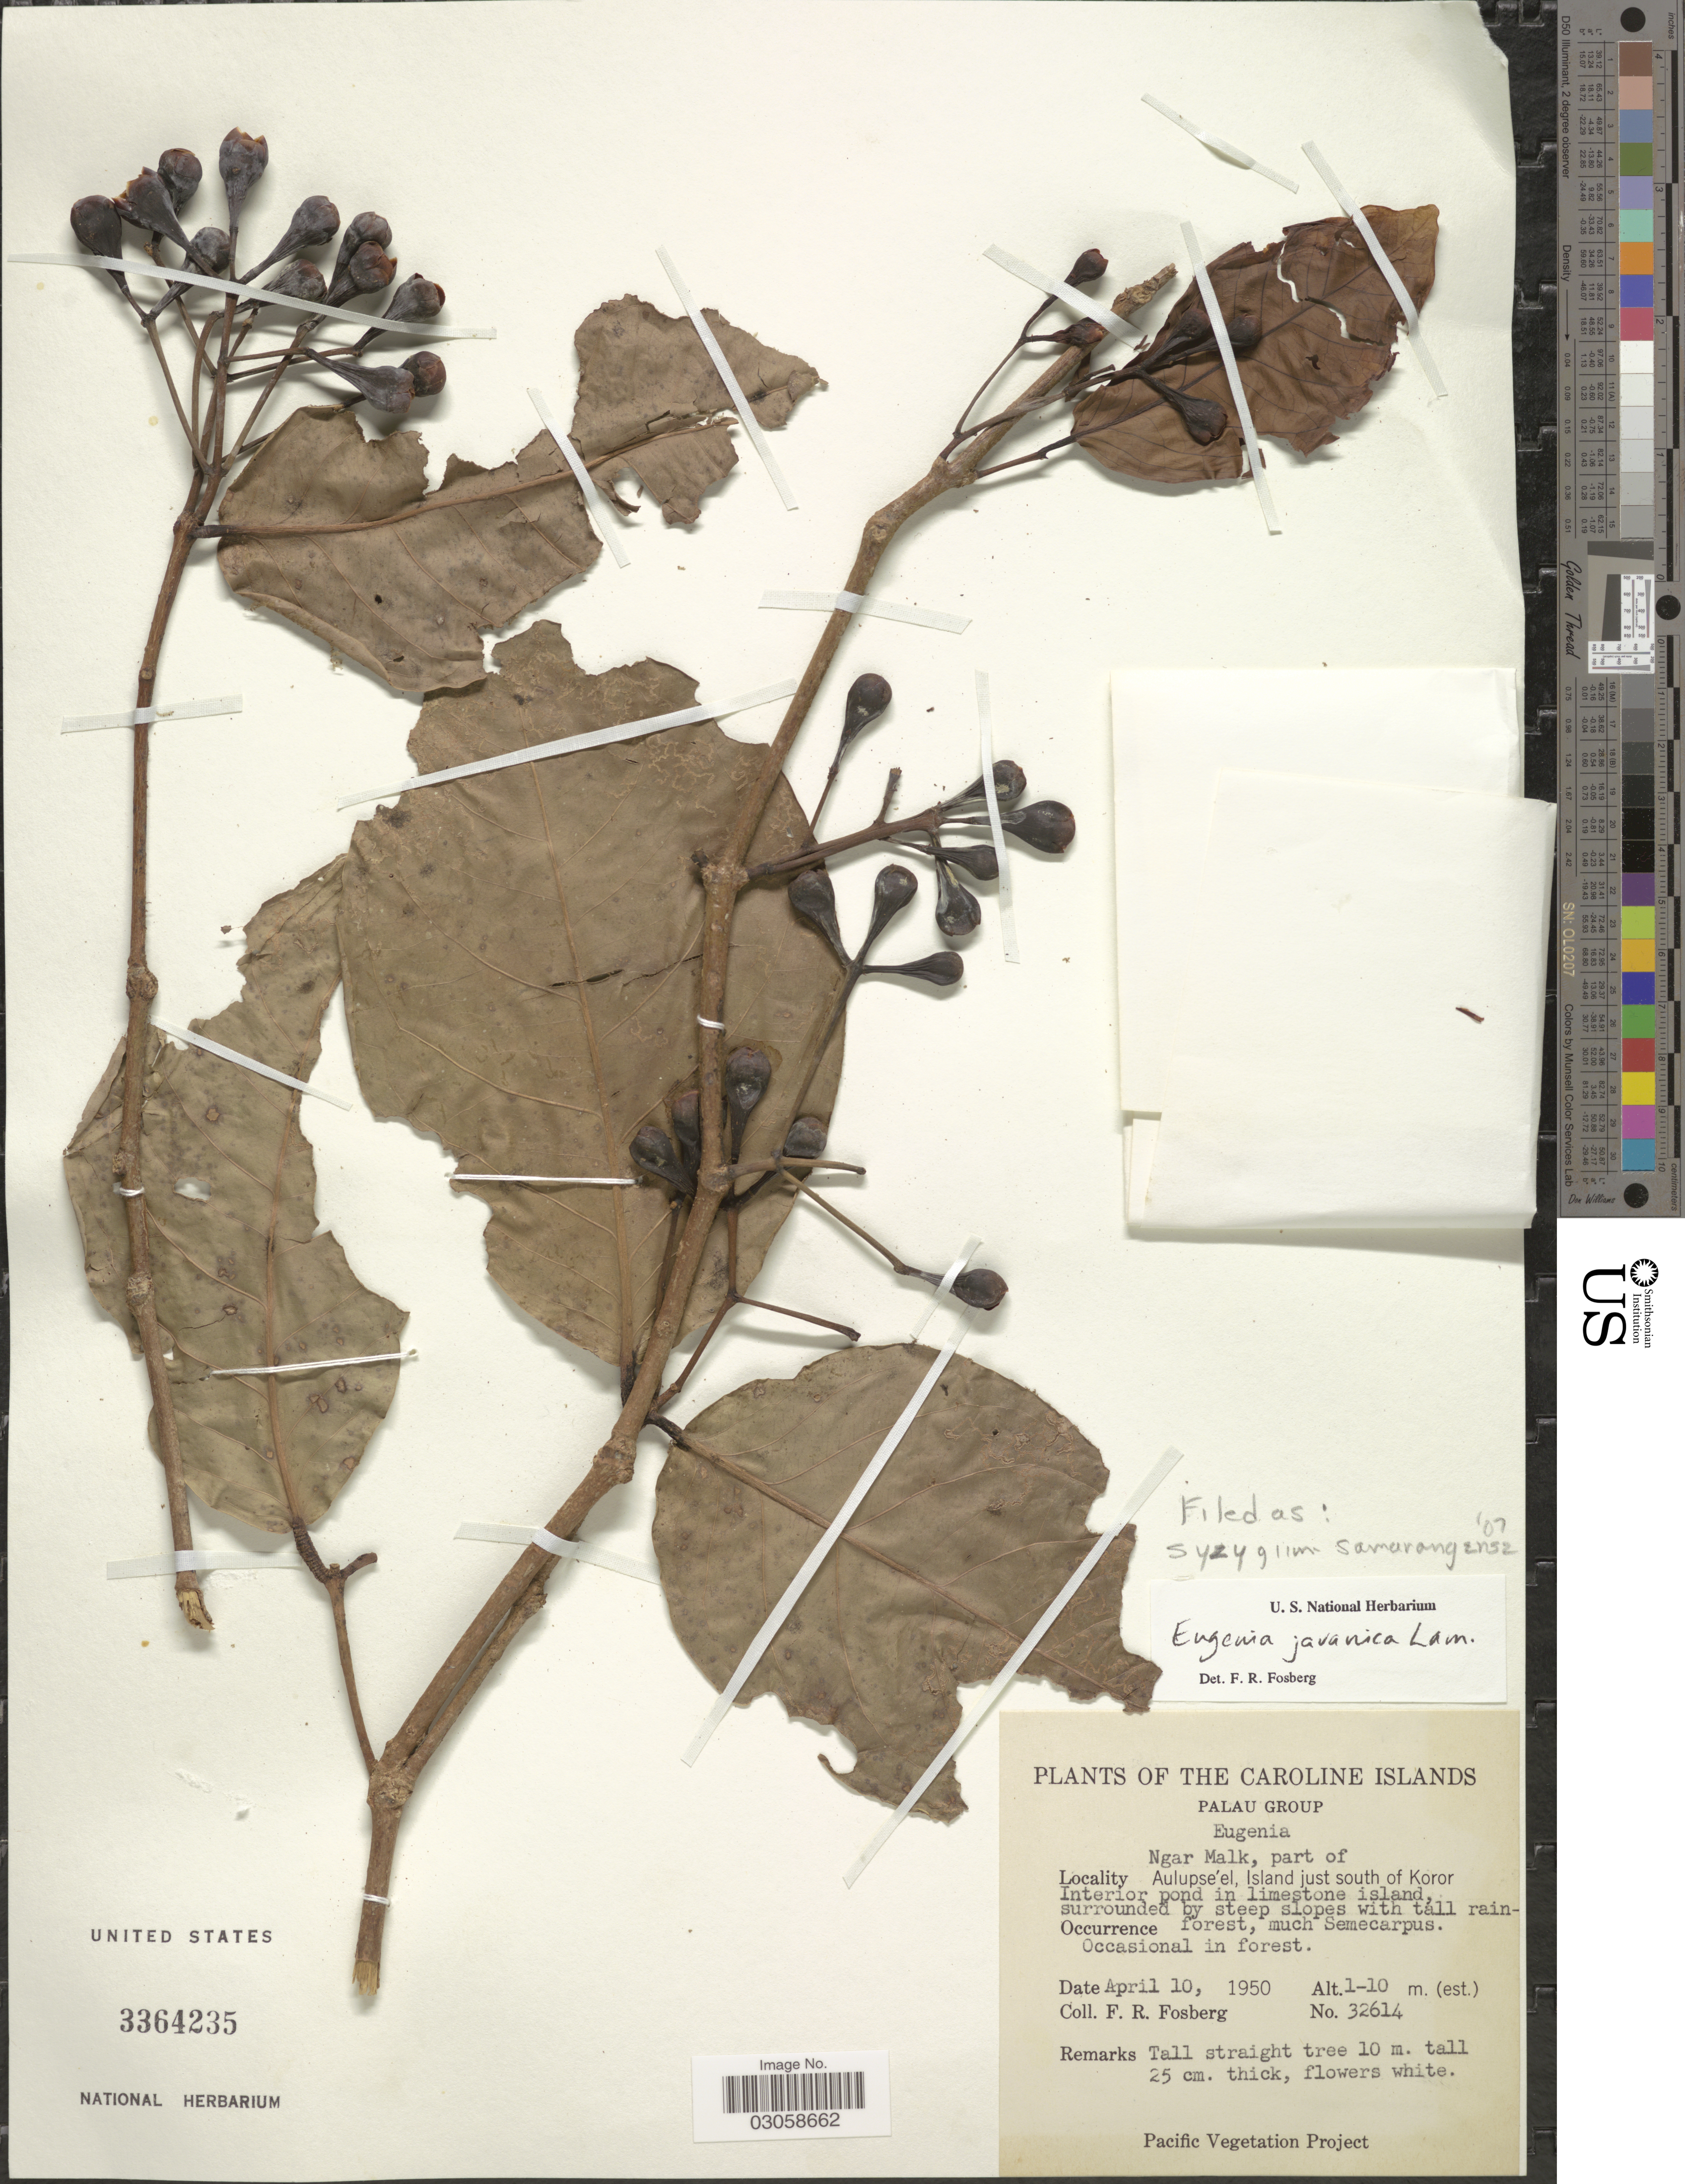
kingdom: Plantae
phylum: Tracheophyta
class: Magnoliopsida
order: Myrtales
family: Myrtaceae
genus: Syzygium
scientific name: Syzygium samarangense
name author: (Blume) Merr. & L.M. Perry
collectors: F. R. Fosberg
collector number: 32614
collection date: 1950-04-10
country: Palau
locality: Caroline Islands. Palau Group. Ngar Malk, part of Aulupse'el, Island just south of Koror Interior pond in limestone island.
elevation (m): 1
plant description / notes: Cited by Byng et al., Phytotaxa 427(2): 124. 2019.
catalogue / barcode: US 3364235